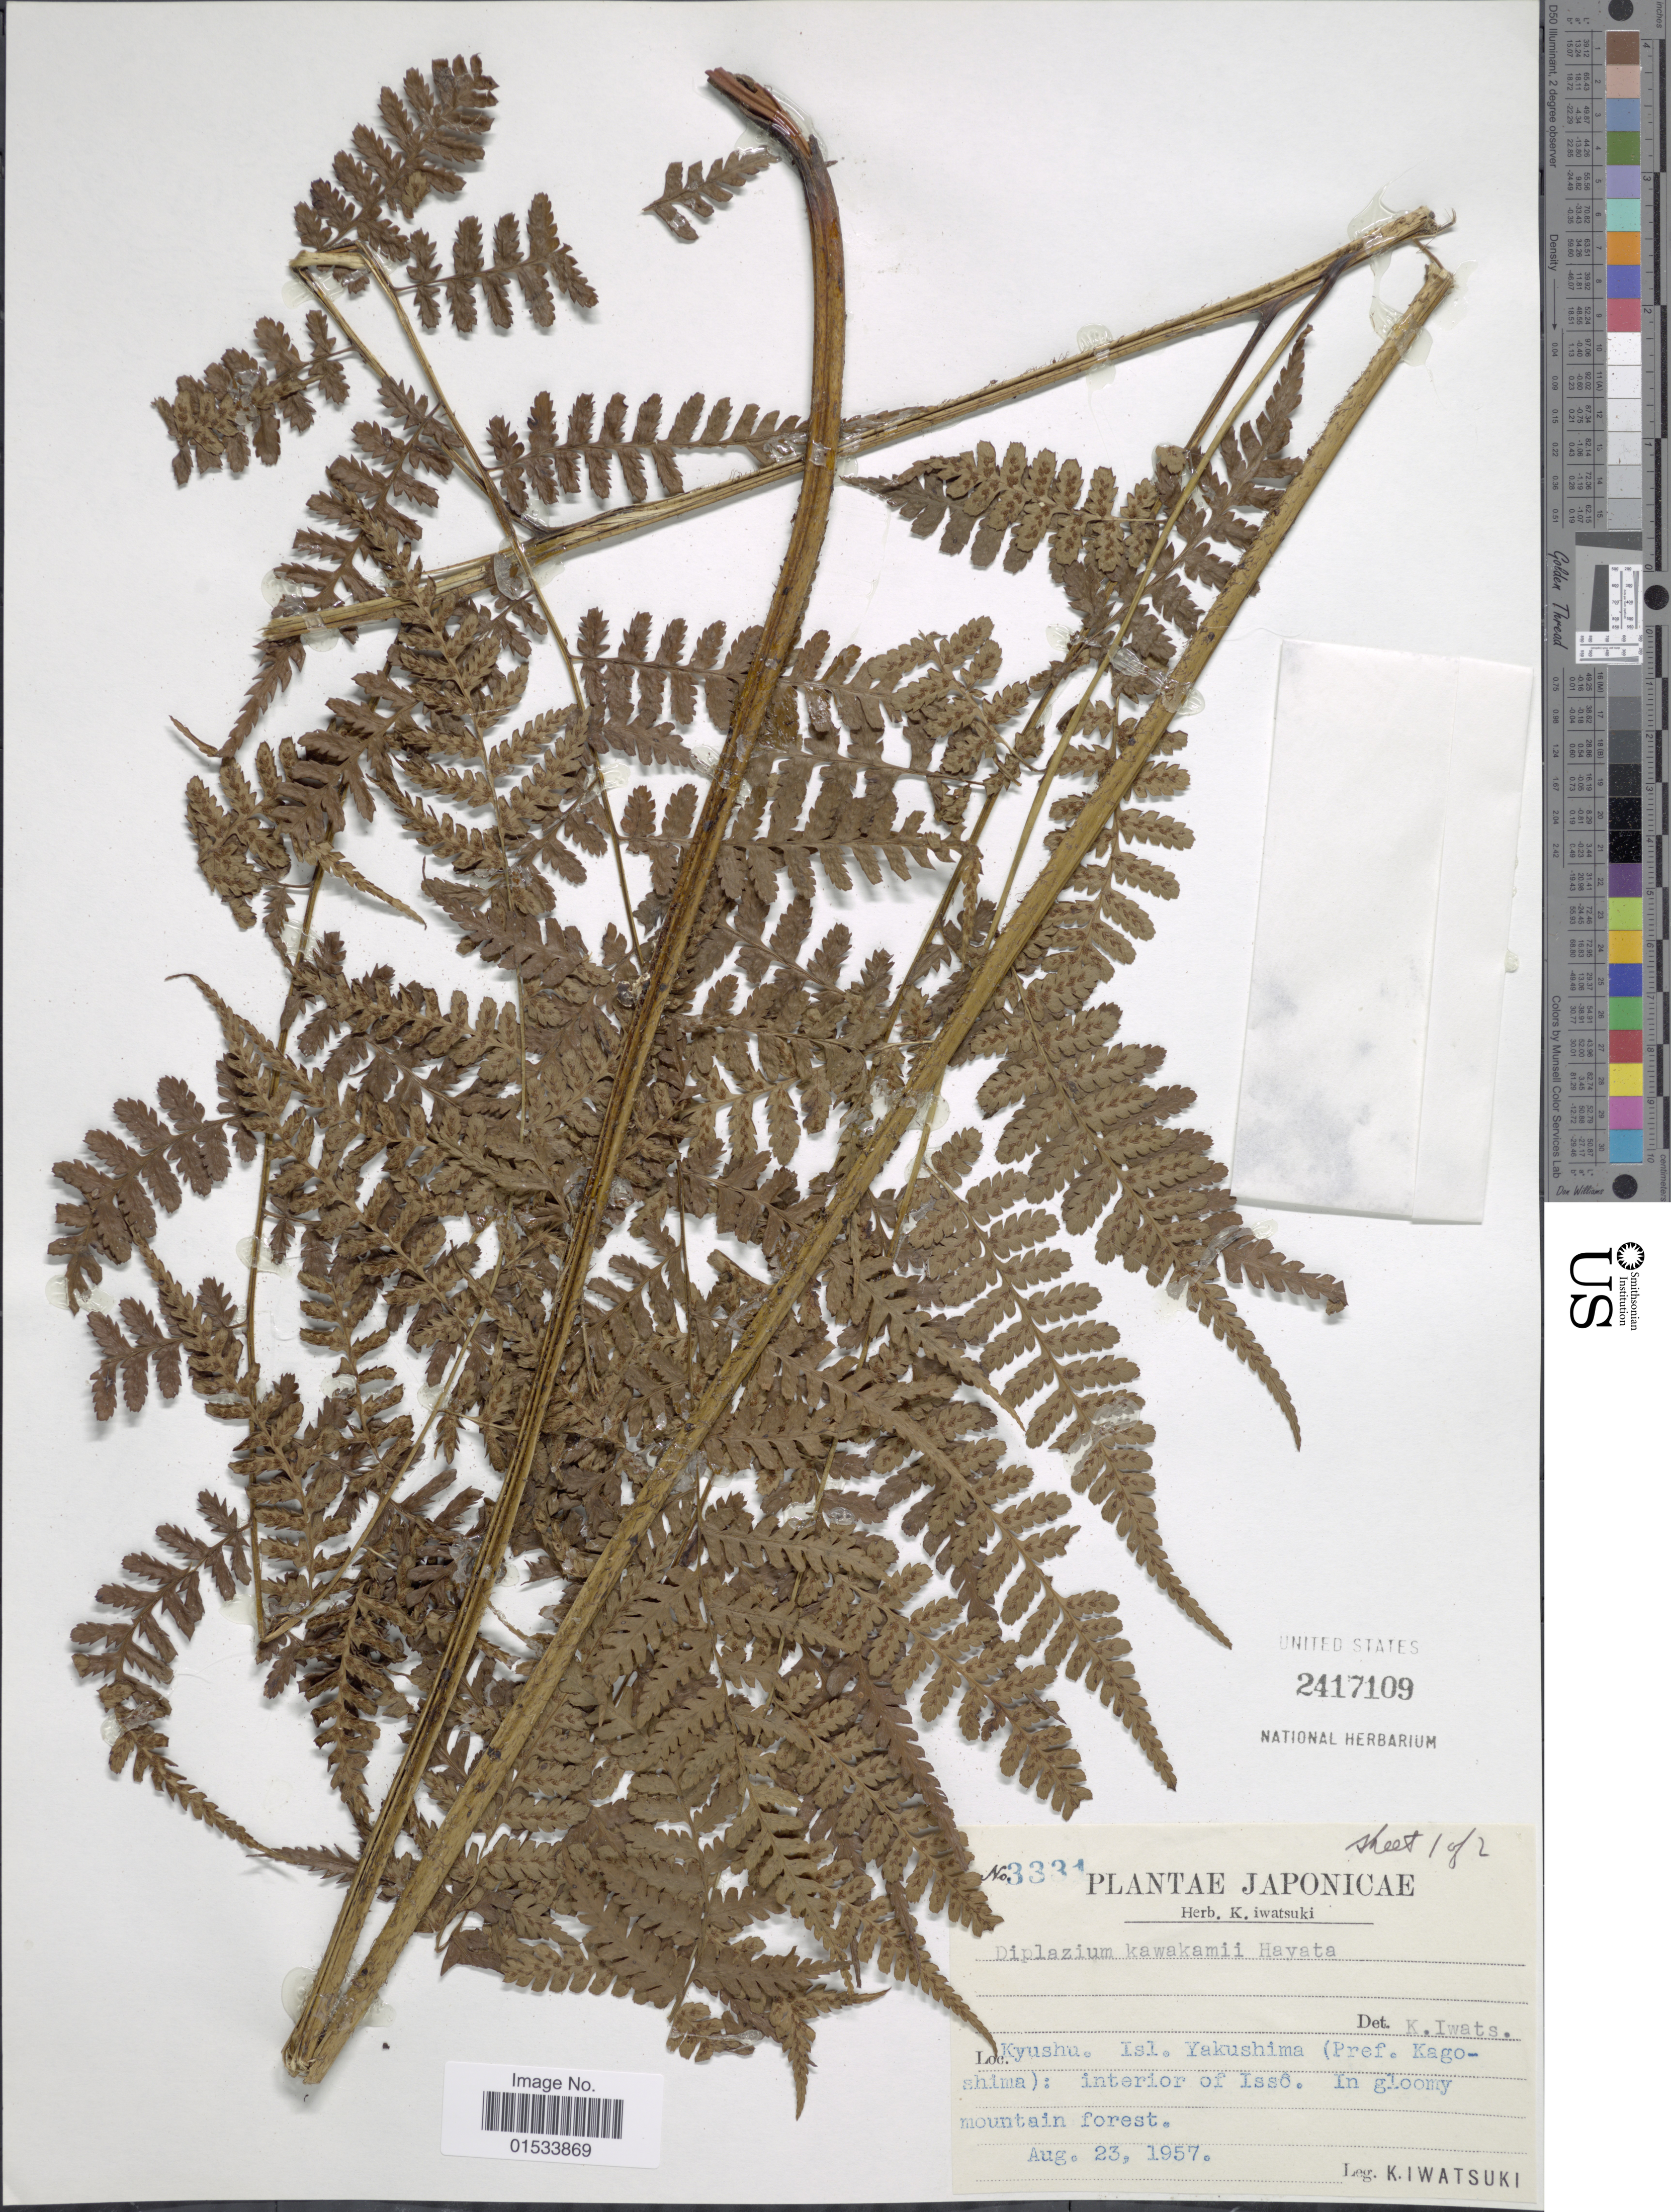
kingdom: Plantae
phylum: Tracheophyta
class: Polypodiopsida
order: Polypodiales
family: Athyriaceae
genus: Diplazium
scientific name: Diplazium kawakamii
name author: Hayata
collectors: K. Iwatsuki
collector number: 3331*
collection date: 1957-08-23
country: Japan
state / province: Kagosima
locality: Kyushu. Isl. Yakushima; interior of Isso, in gloomy mountain forest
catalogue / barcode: US 2417109